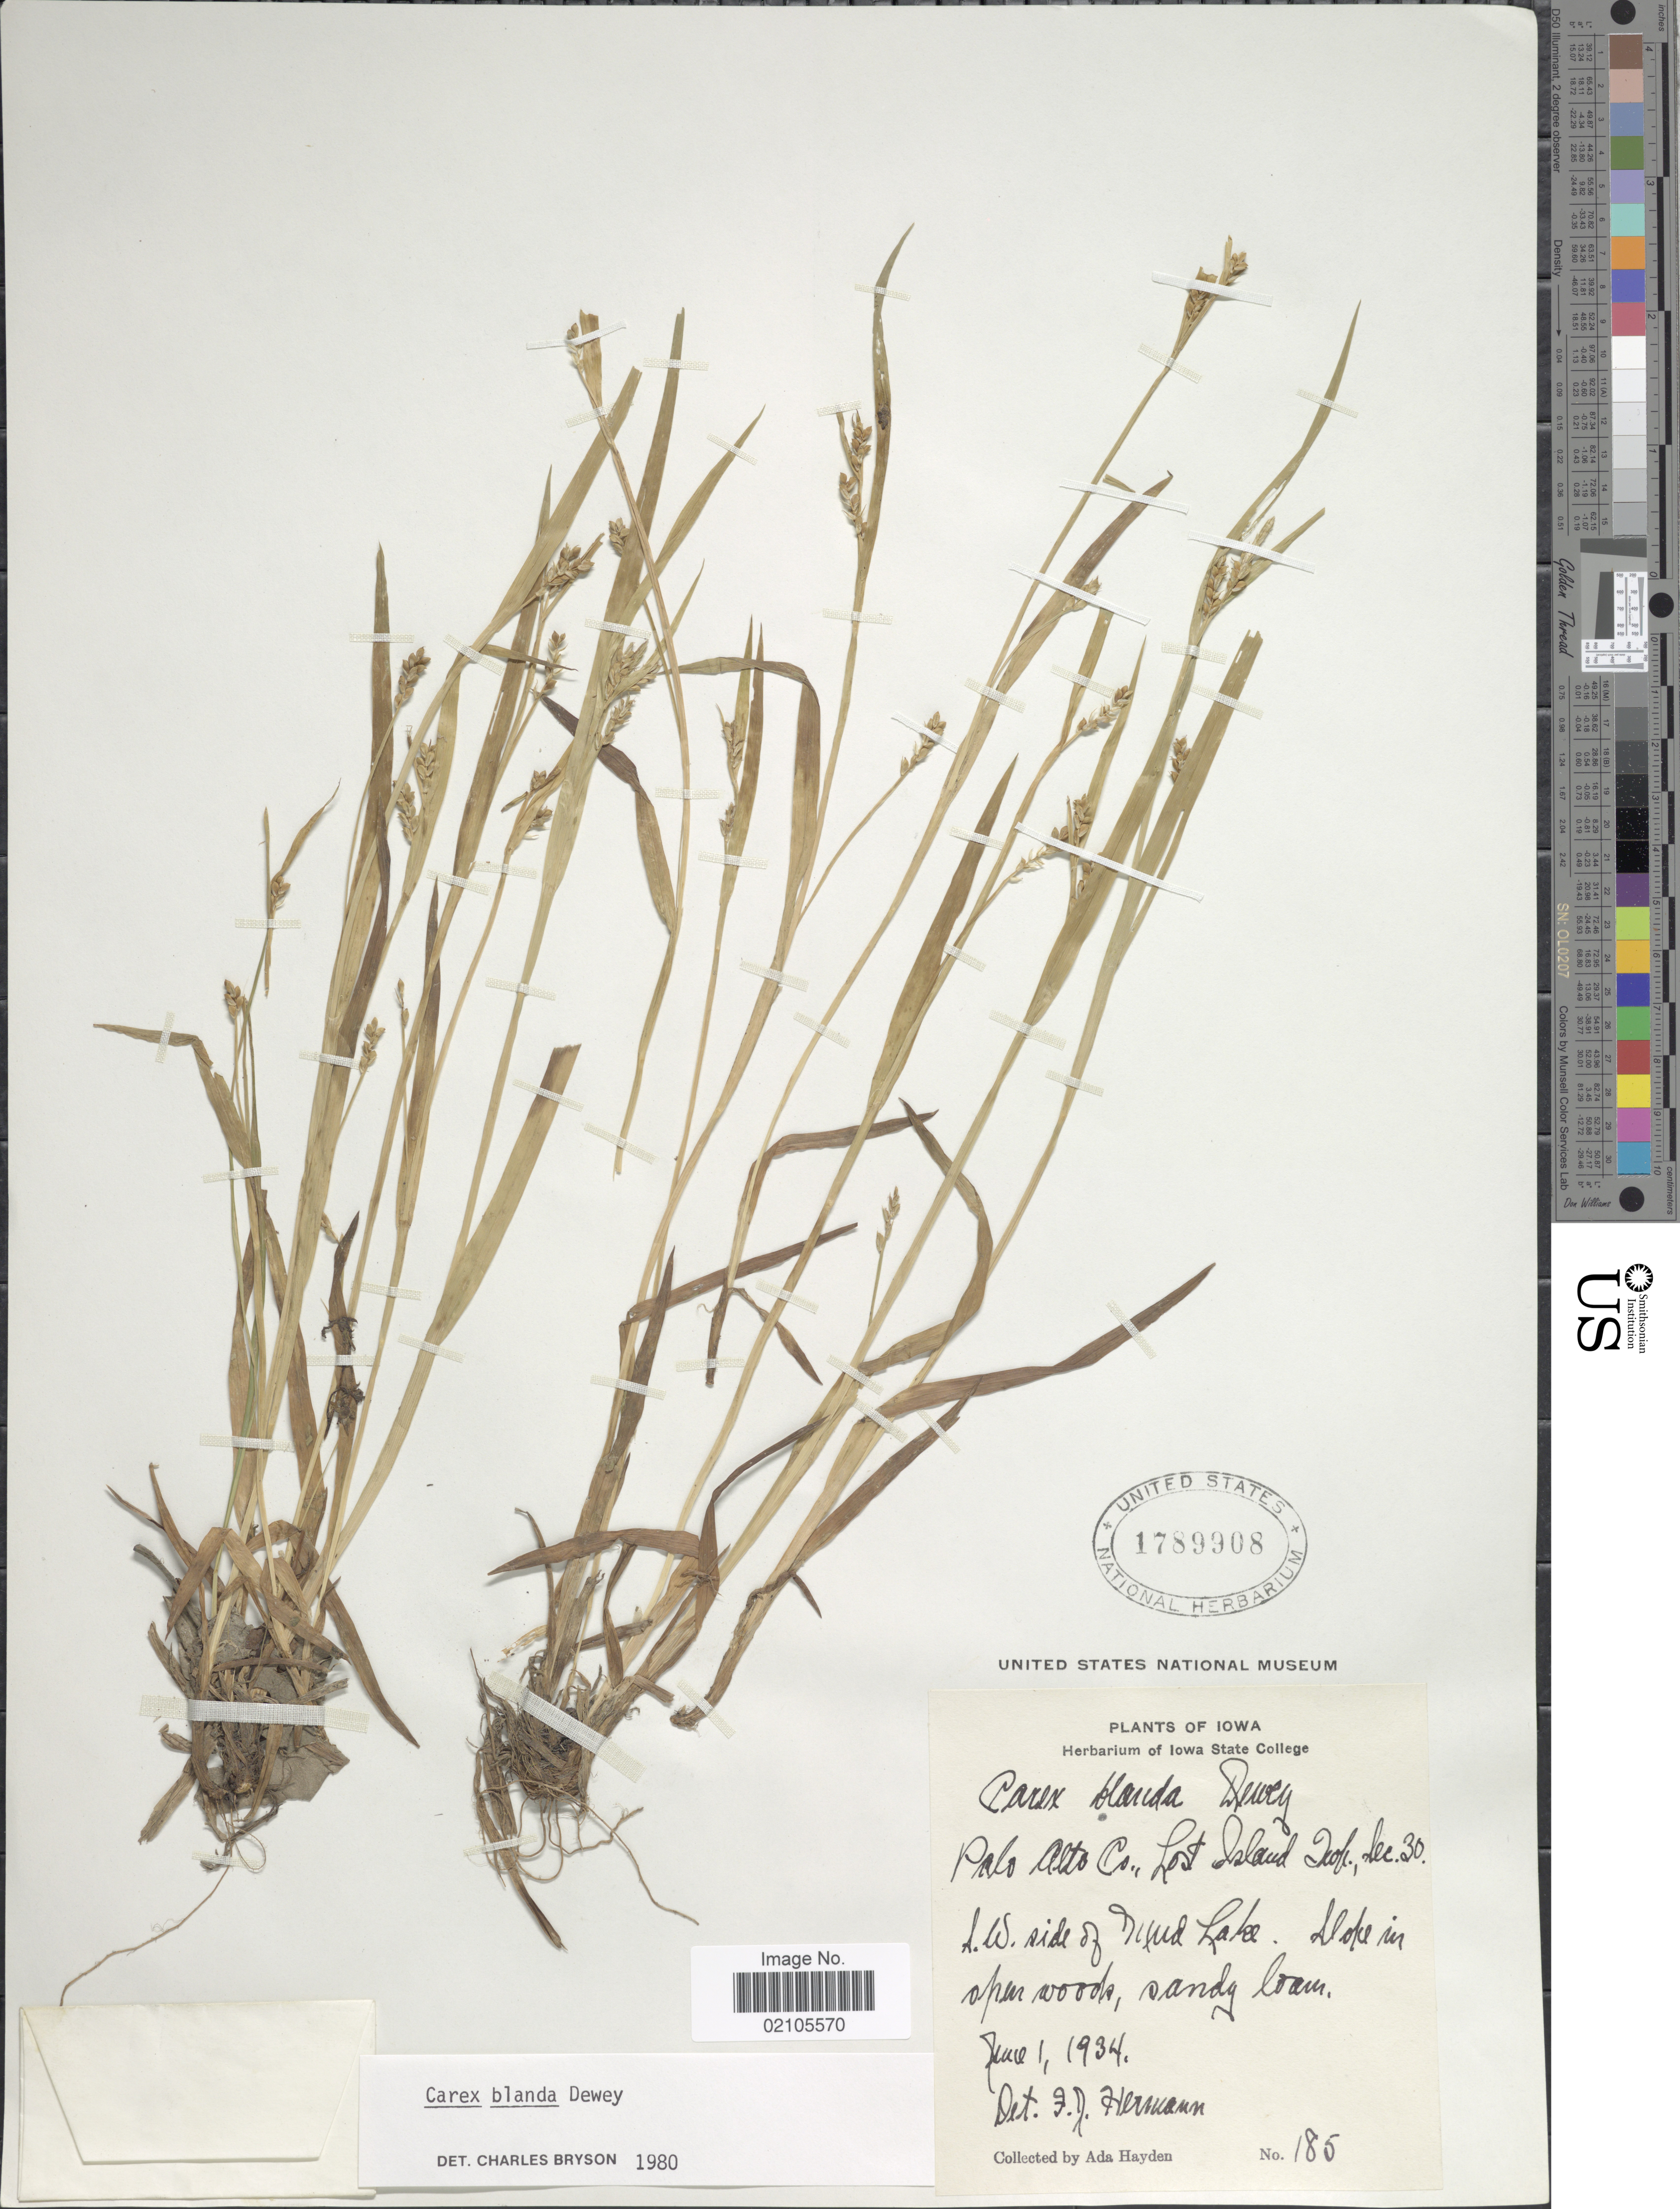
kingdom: Plantae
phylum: Tracheophyta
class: Liliopsida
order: Poales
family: Cyperaceae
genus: Carex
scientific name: Carex blanda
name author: Dewey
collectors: Ada Hayden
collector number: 185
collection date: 1934-06-01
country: United States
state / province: Iowa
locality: Palo Alto Co., Lost Island Twp., Sec. 30, S.W. side of Mud Lake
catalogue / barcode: US 1789908